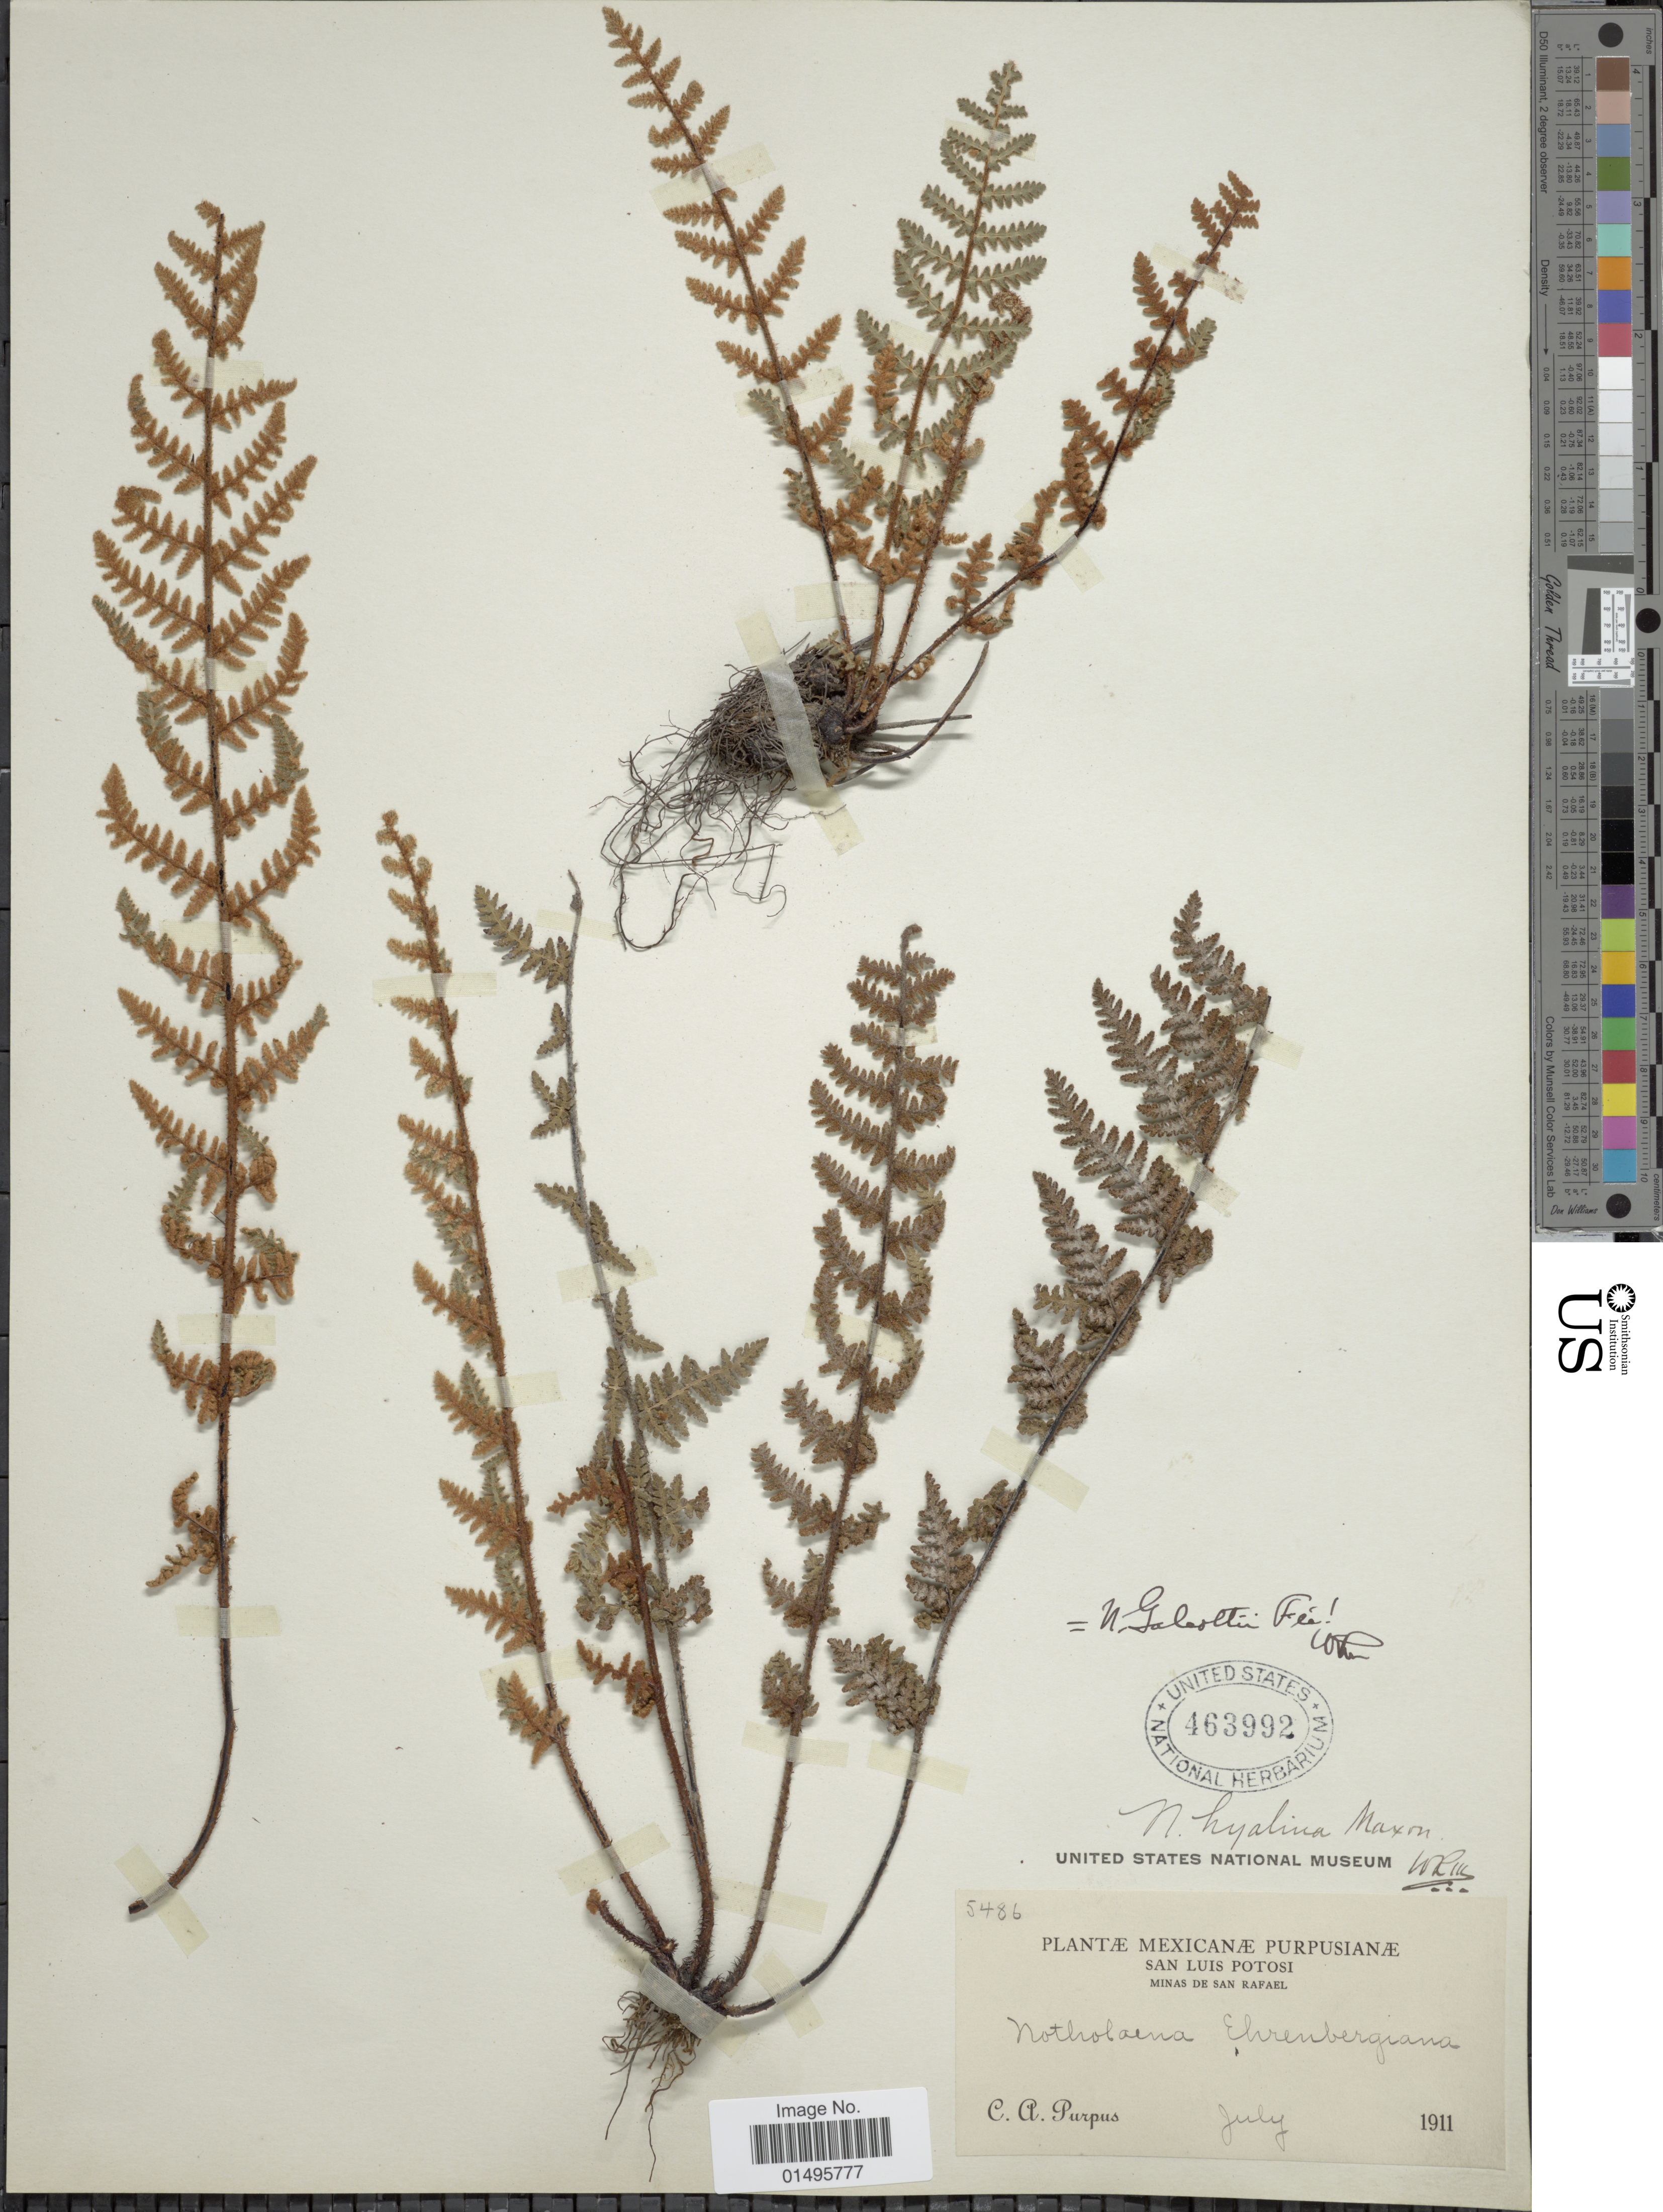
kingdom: Plantae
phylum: Tracheophyta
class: Polypodiopsida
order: Polypodiales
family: Pteridaceae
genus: Notholaena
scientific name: Notholaena galeottii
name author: Fée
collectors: C. A. Purpus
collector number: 5486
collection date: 1911-07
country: Mexico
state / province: San Luis Potosí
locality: Minas de San Rafael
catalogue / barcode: US 463992